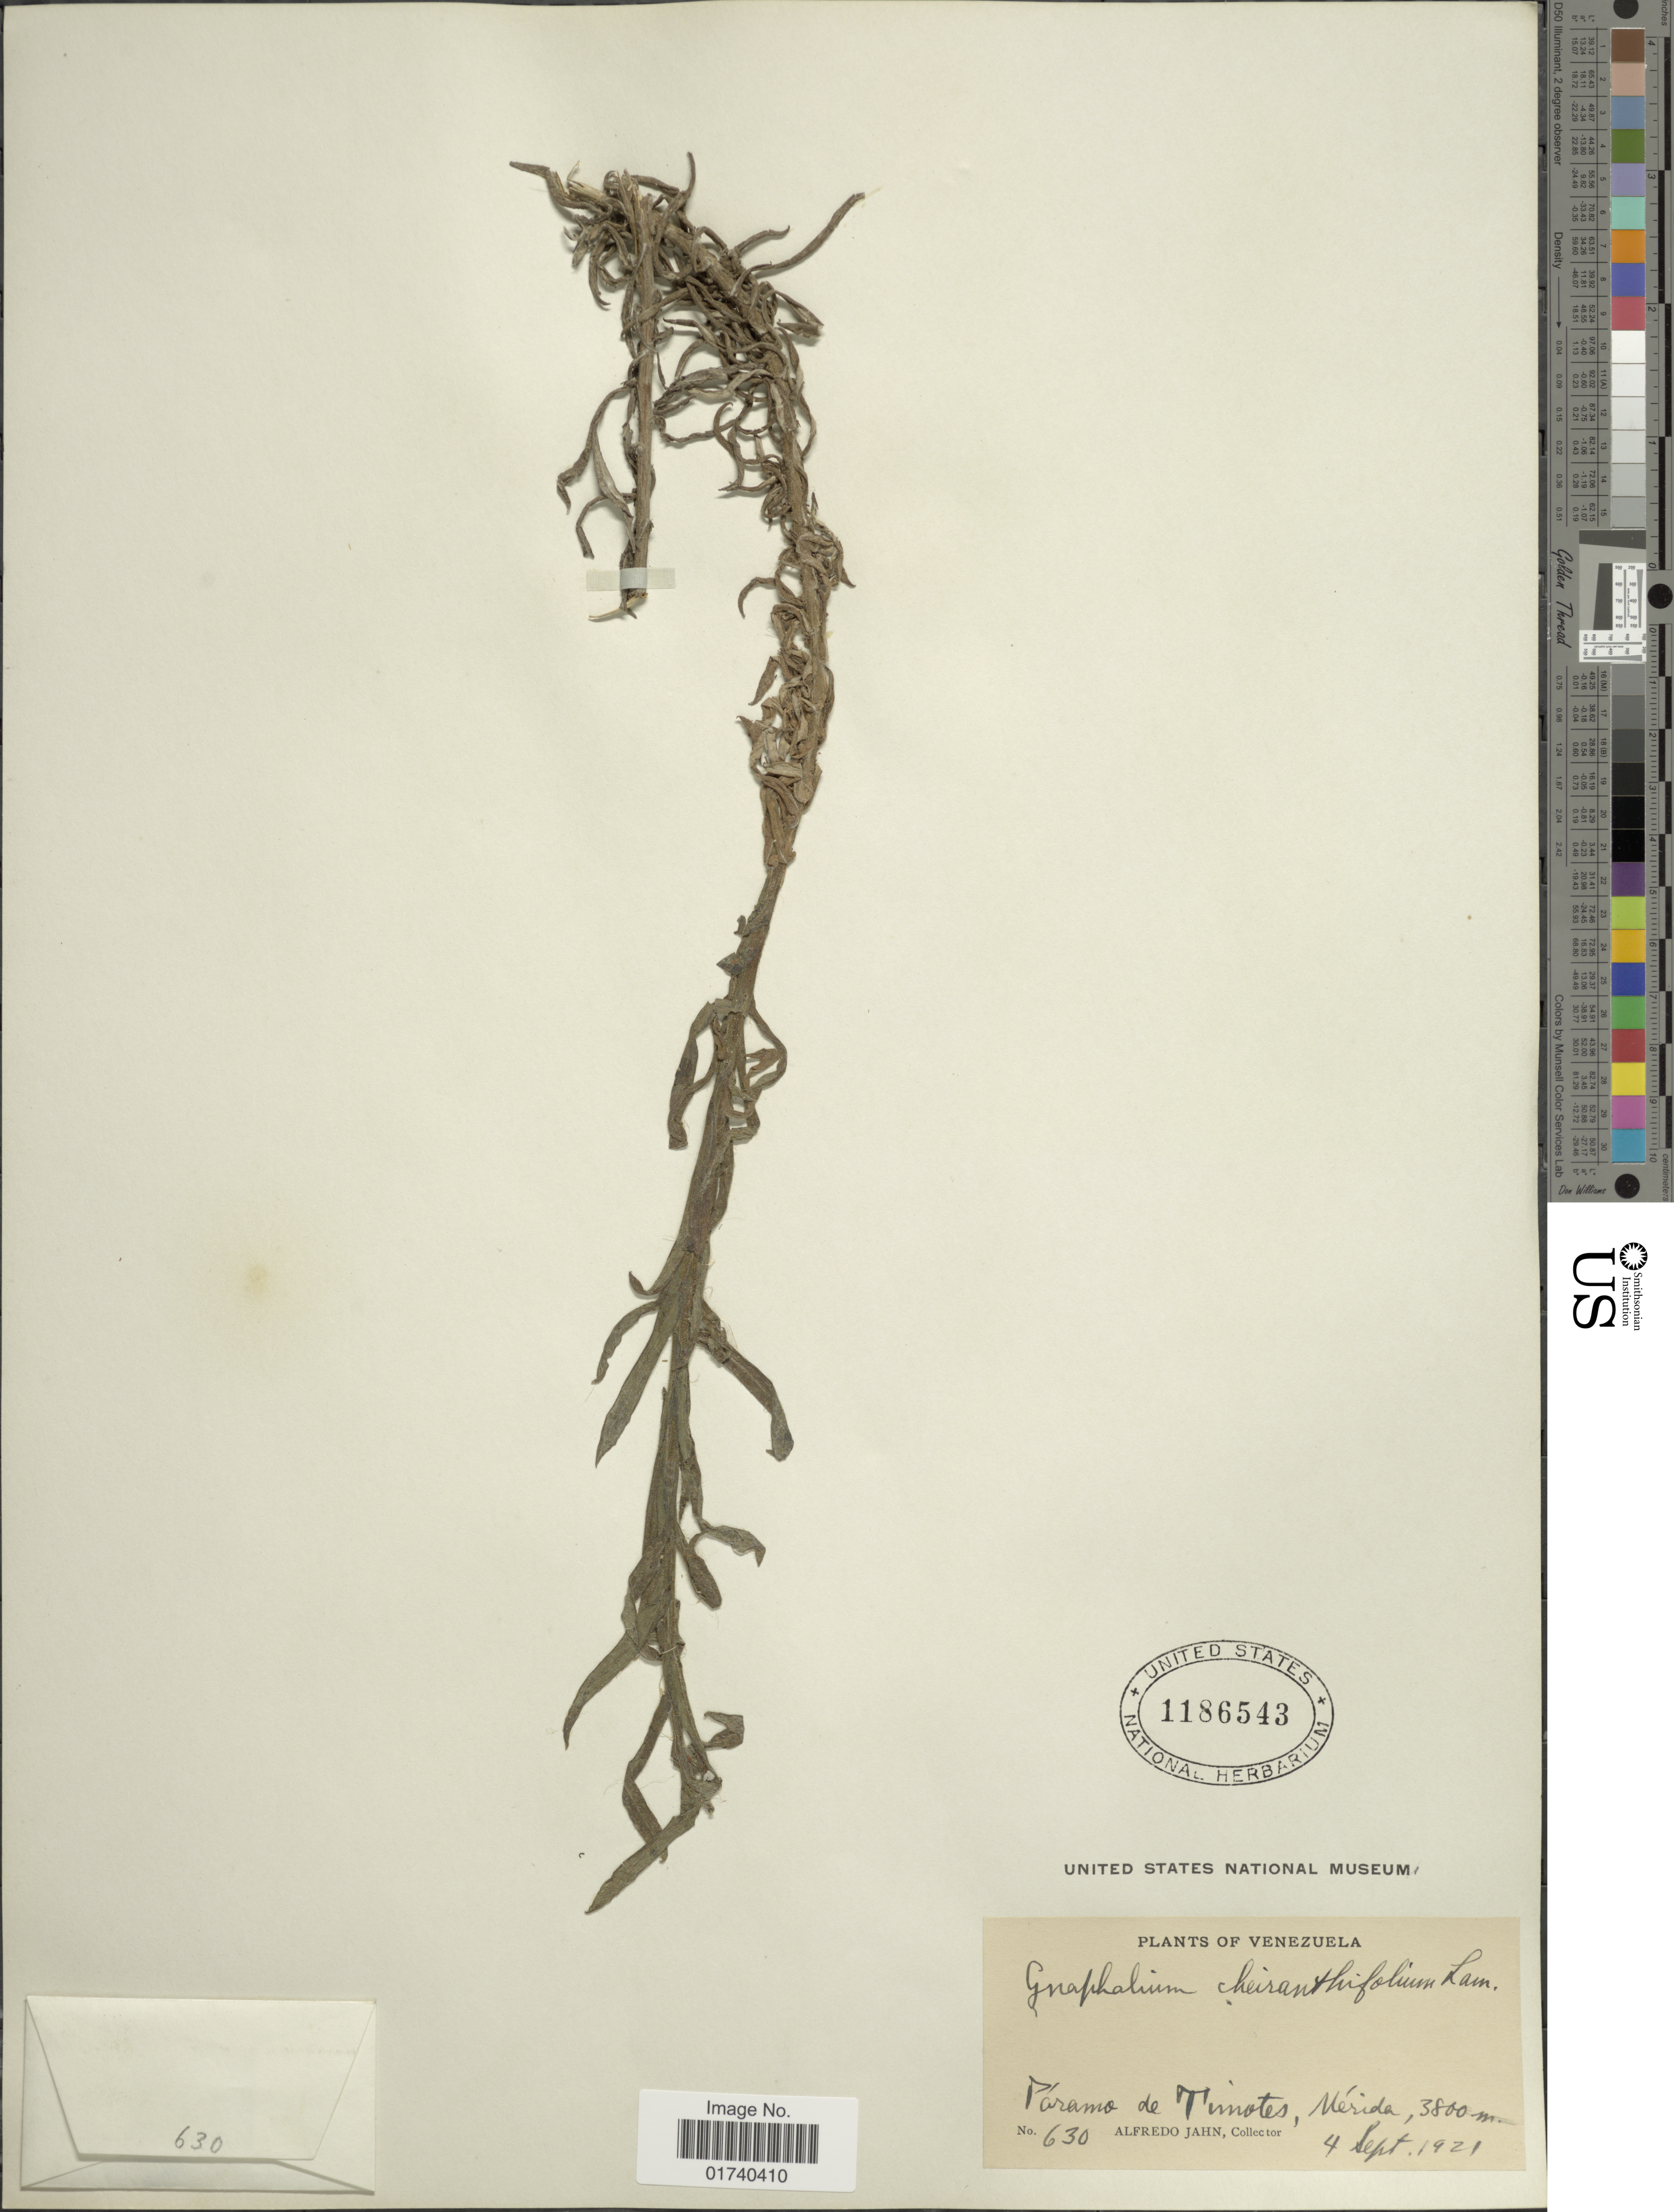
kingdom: Plantae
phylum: Tracheophyta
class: Magnoliopsida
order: Asterales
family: Asteraceae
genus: Pseudognaphalium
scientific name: Pseudognaphalium cheiranthifolium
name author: (Lam.) Hilliard & B.L. Burtt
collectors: A. Jahn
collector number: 630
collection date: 1921-09-04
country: Venezuela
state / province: Mérida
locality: Paramod de Timotes, Merida.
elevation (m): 3800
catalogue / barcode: US 1186543